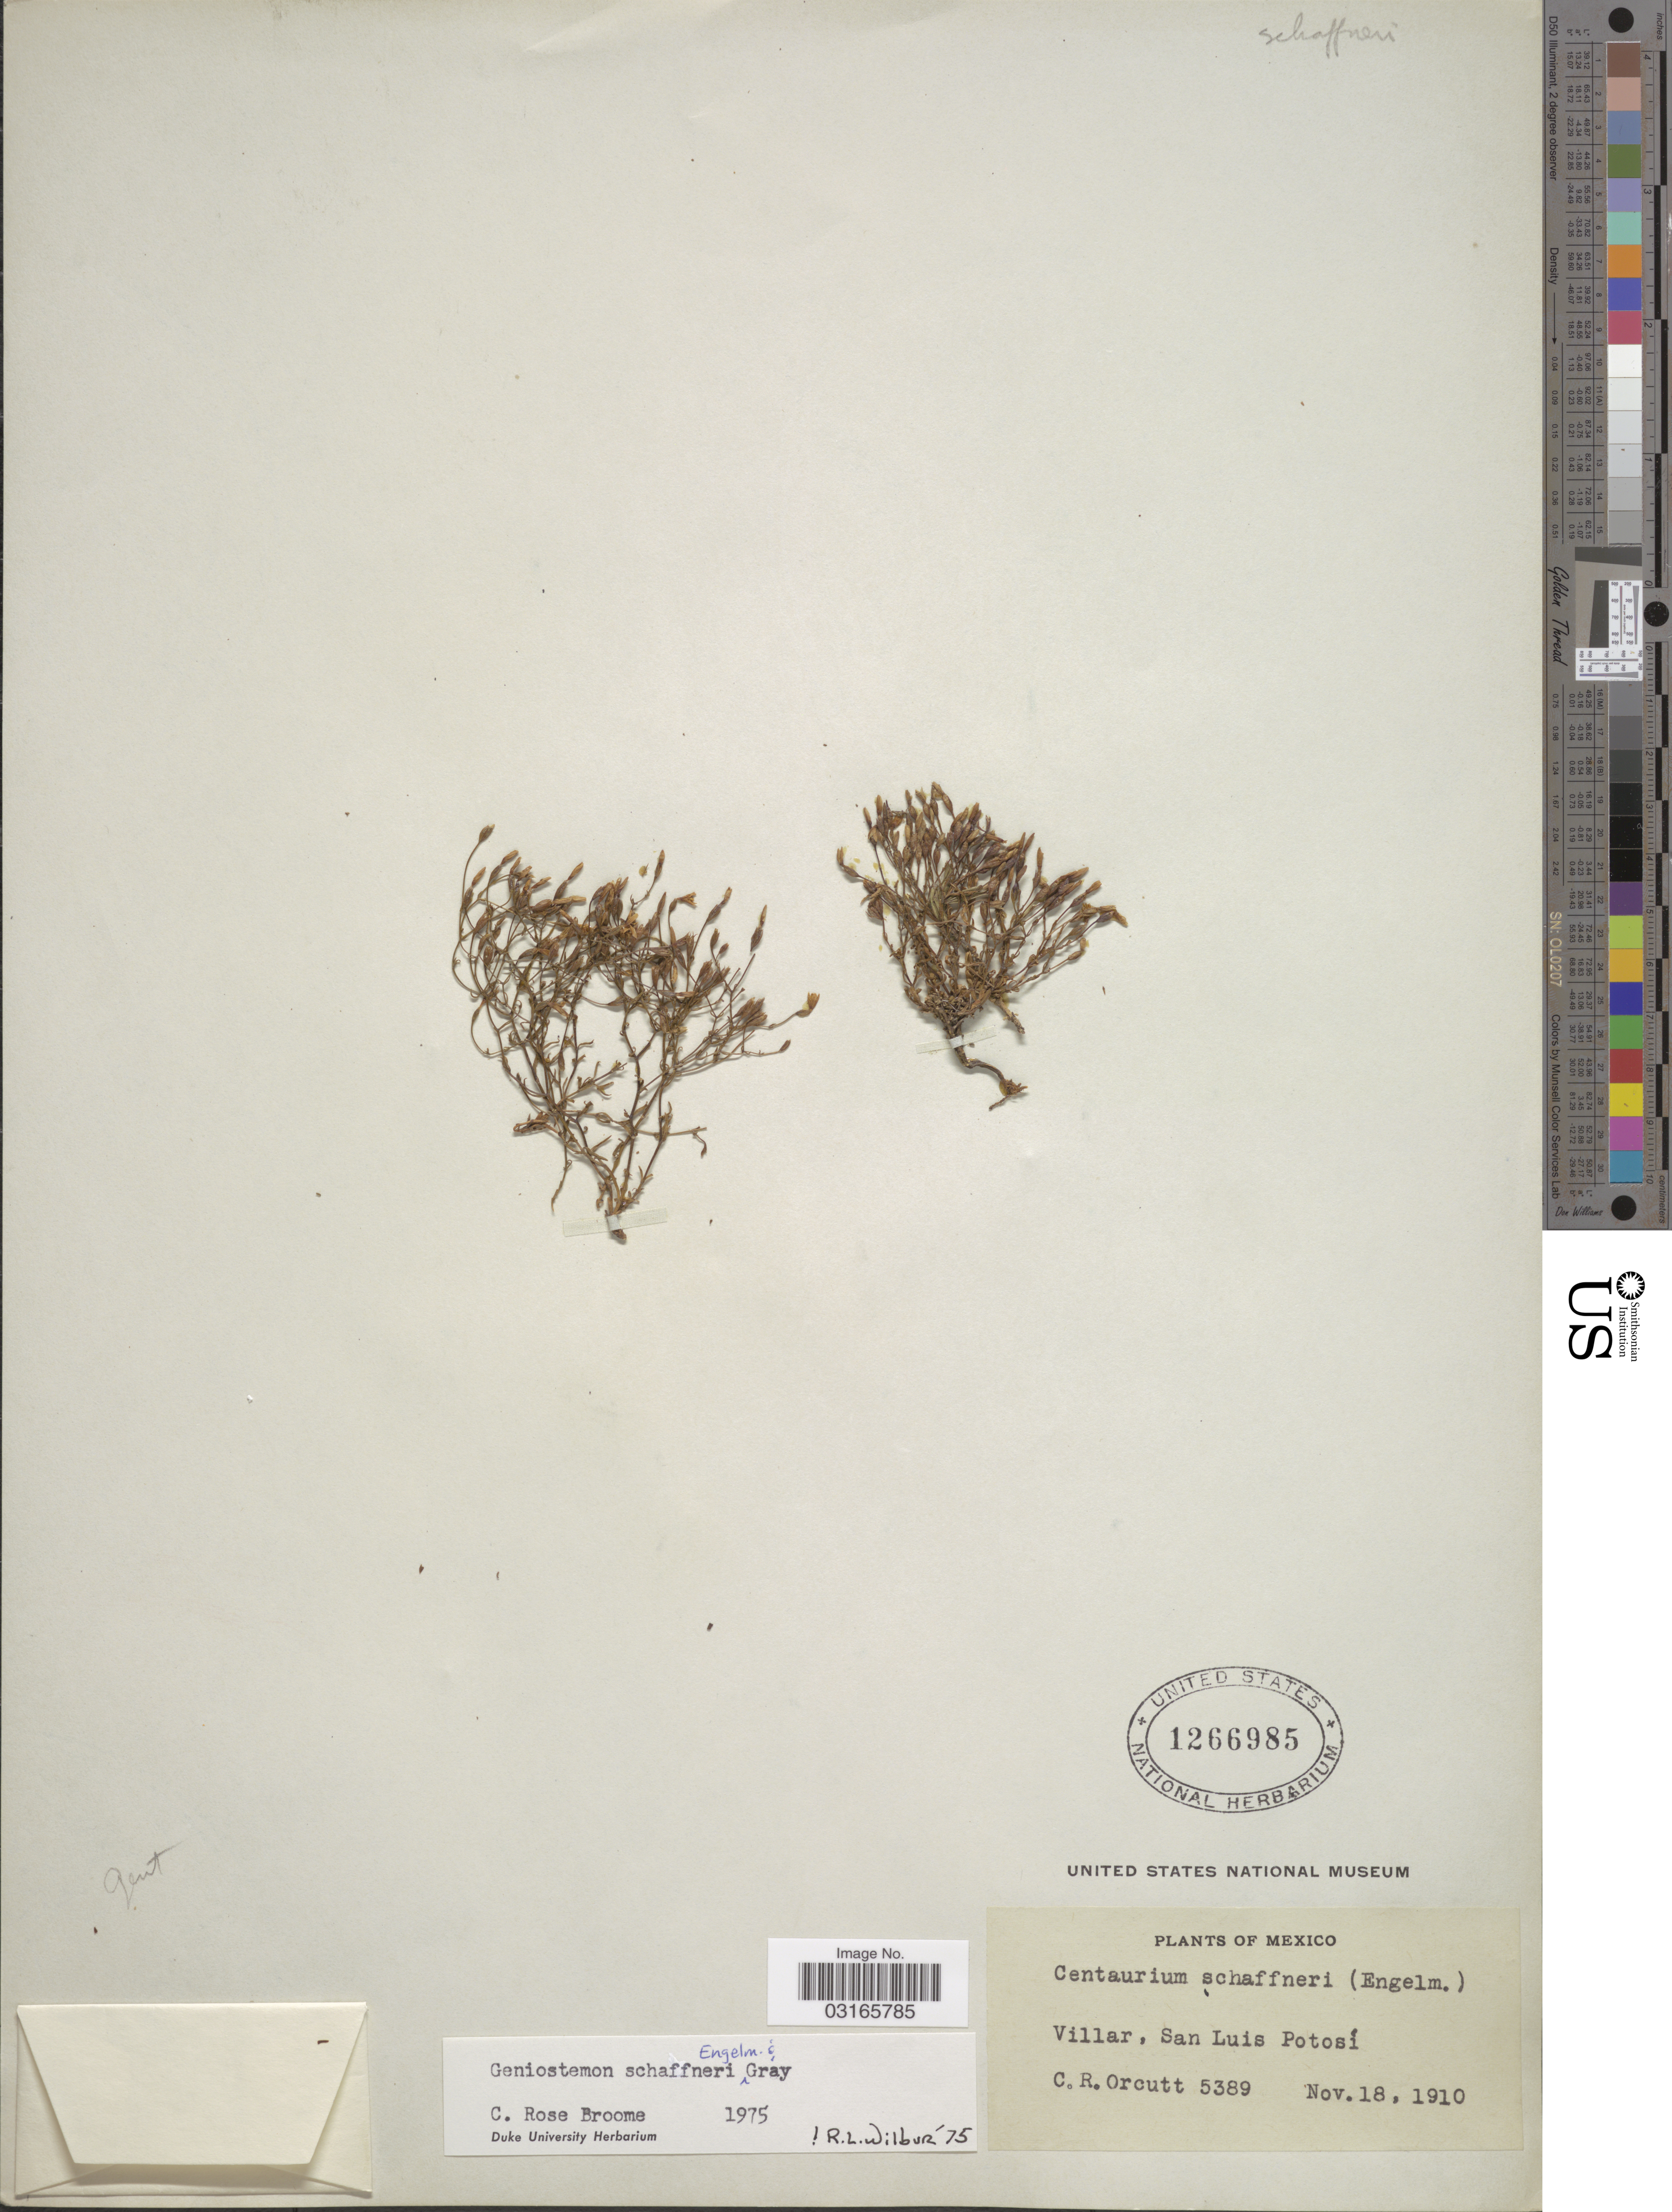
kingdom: Plantae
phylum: Tracheophyta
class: Magnoliopsida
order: Gentianales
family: Gentianaceae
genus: Geniostemon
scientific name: Geniostemon schaffneri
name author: A. Gray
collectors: C. R. Orcutt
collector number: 5389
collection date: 1910-11-18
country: Mexico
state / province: San Luis Potosí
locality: Villar.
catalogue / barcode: US 1266985